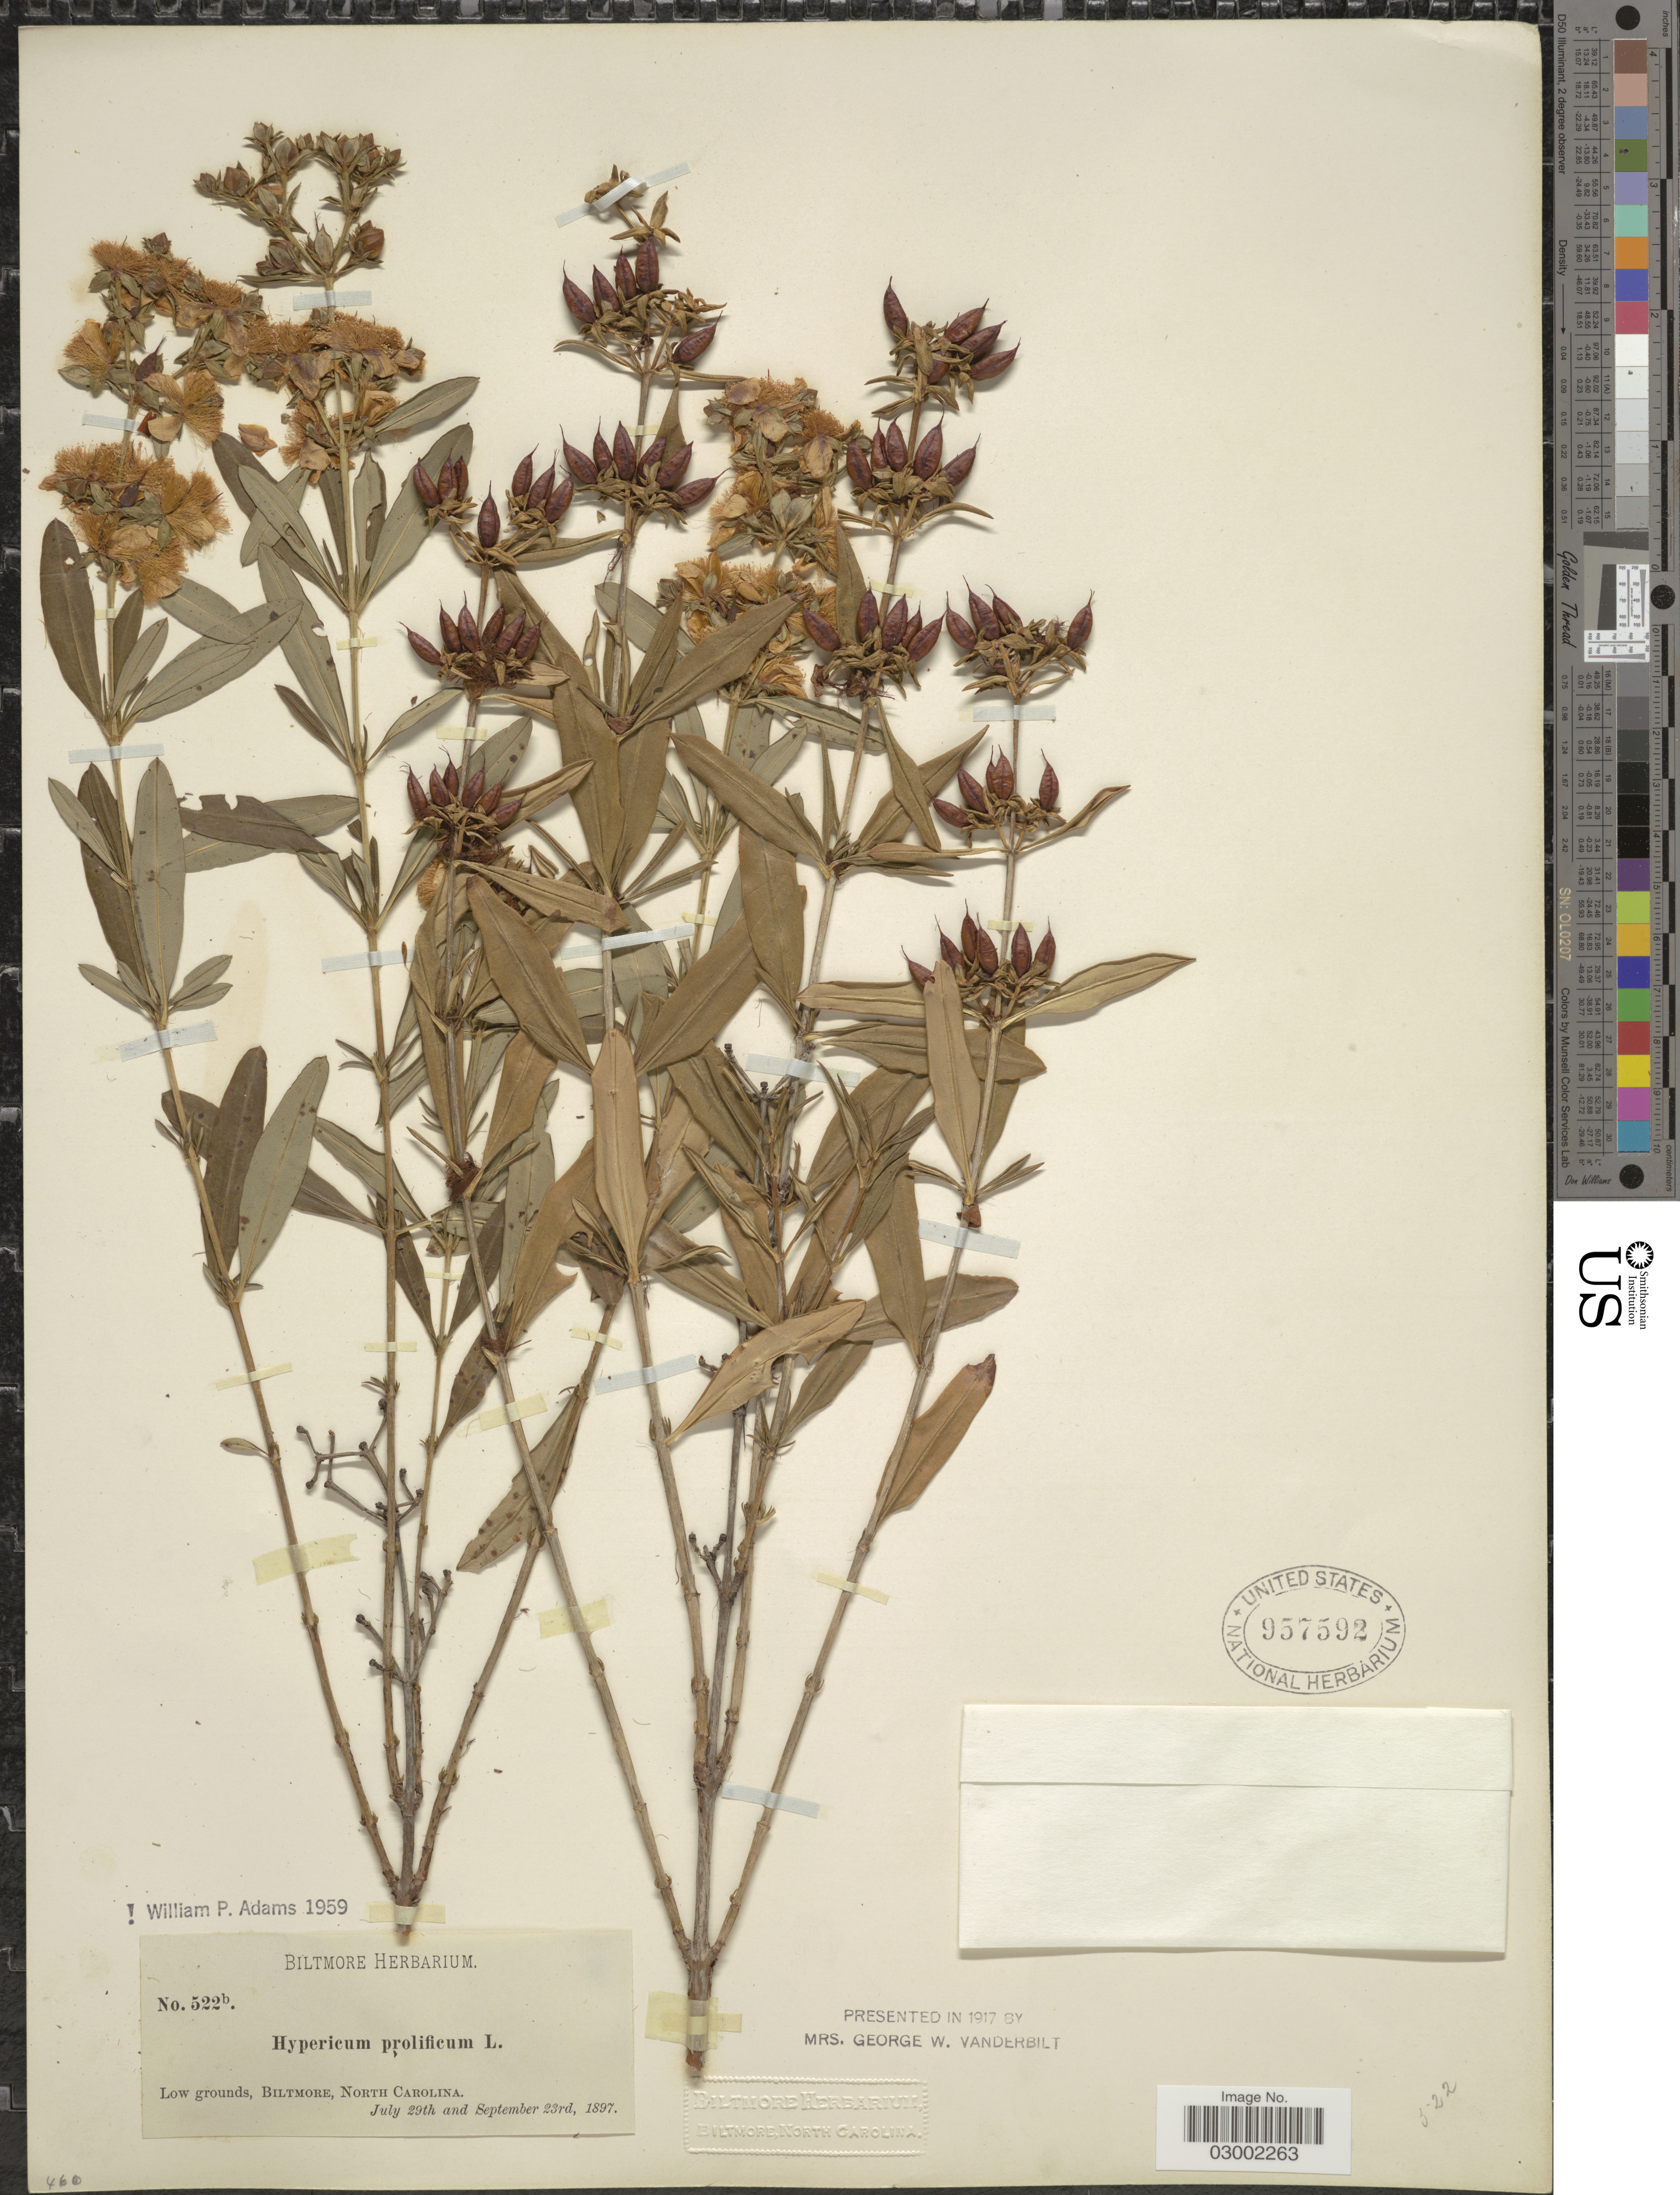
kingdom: Plantae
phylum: Tracheophyta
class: Magnoliopsida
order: Malpighiales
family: Hypericaceae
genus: Hypericum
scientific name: Hypericum prolificum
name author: L.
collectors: ex herb. Biltmore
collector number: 522b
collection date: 1897-07-29/1897-09-23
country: United States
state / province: North Carolina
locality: Biltmore.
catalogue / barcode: US 957592